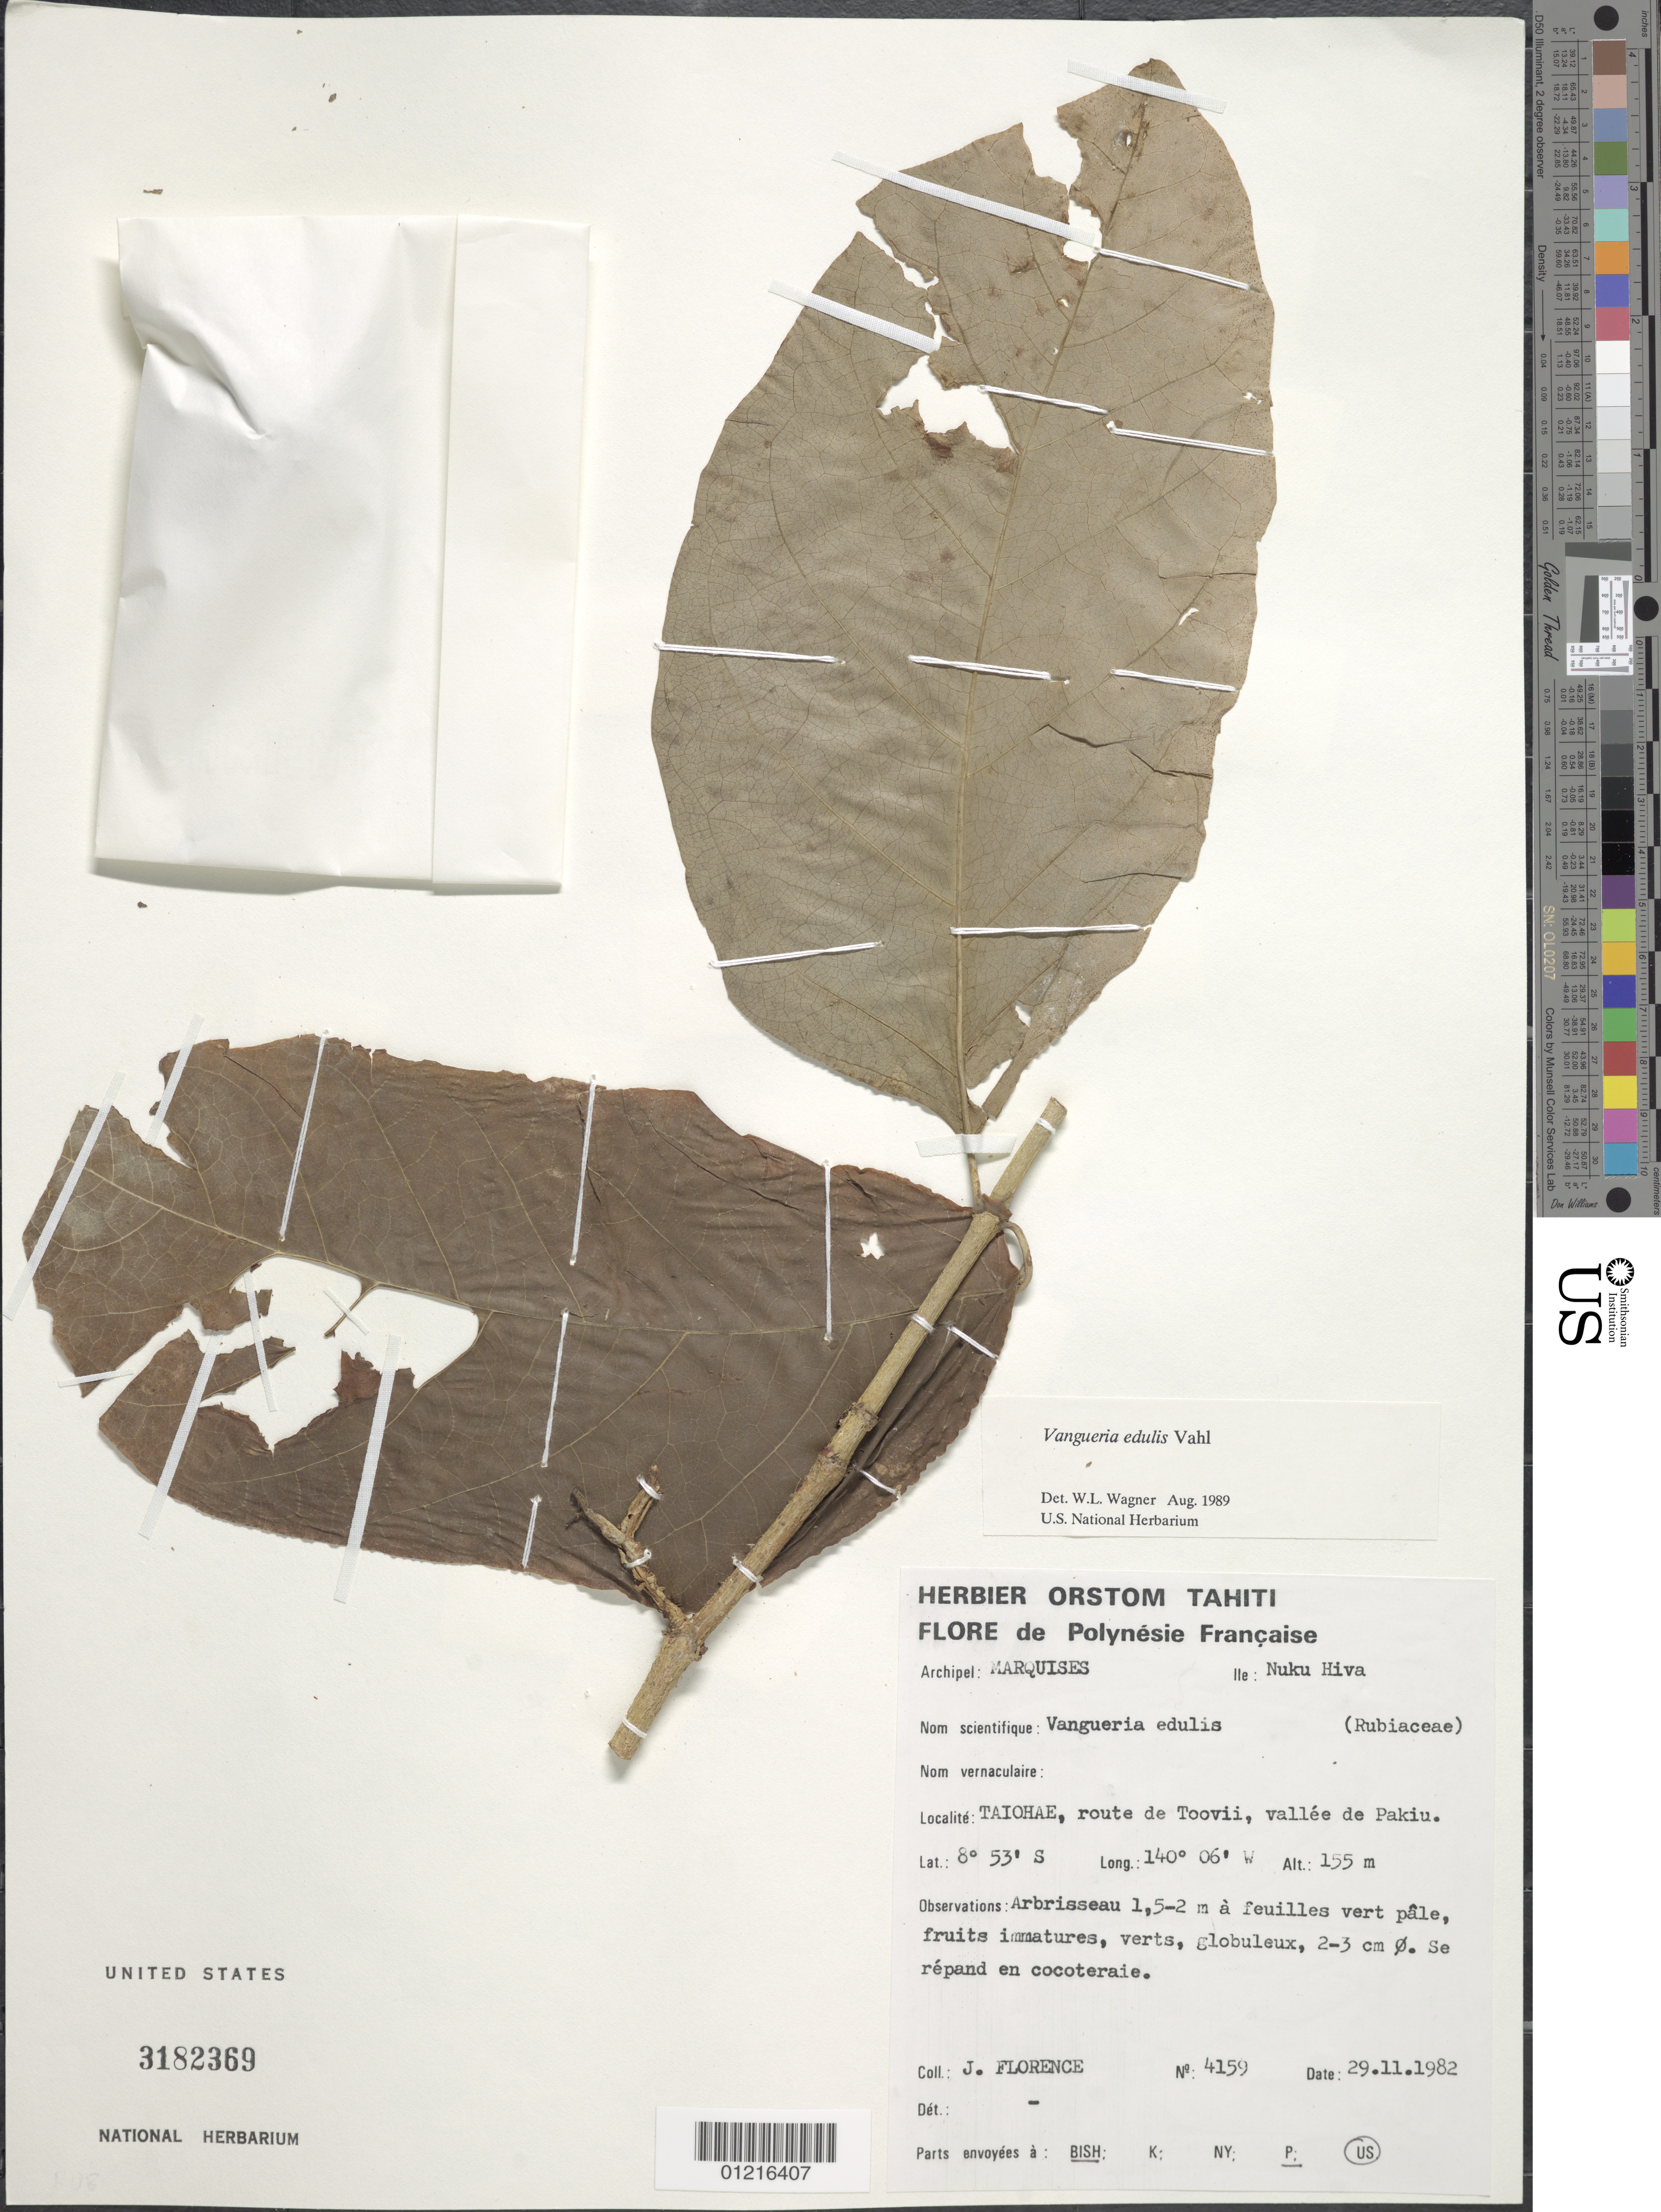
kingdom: Plantae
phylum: Tracheophyta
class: Magnoliopsida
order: Gentianales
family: Rubiaceae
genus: Vangueria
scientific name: Vangueria madagascariensis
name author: J.F. Gmel.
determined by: Lorence, David H., (PTBG), National Tropical Botanical Garden (UNITED STATES)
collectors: J. Florence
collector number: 4159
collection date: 1982-11-29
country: French Polynesia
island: Nuku Hiva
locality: Taiohae, route de Toovii, vallée de Pakiu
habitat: Se répand en cocoteraie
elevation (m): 155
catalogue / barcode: US 3182369